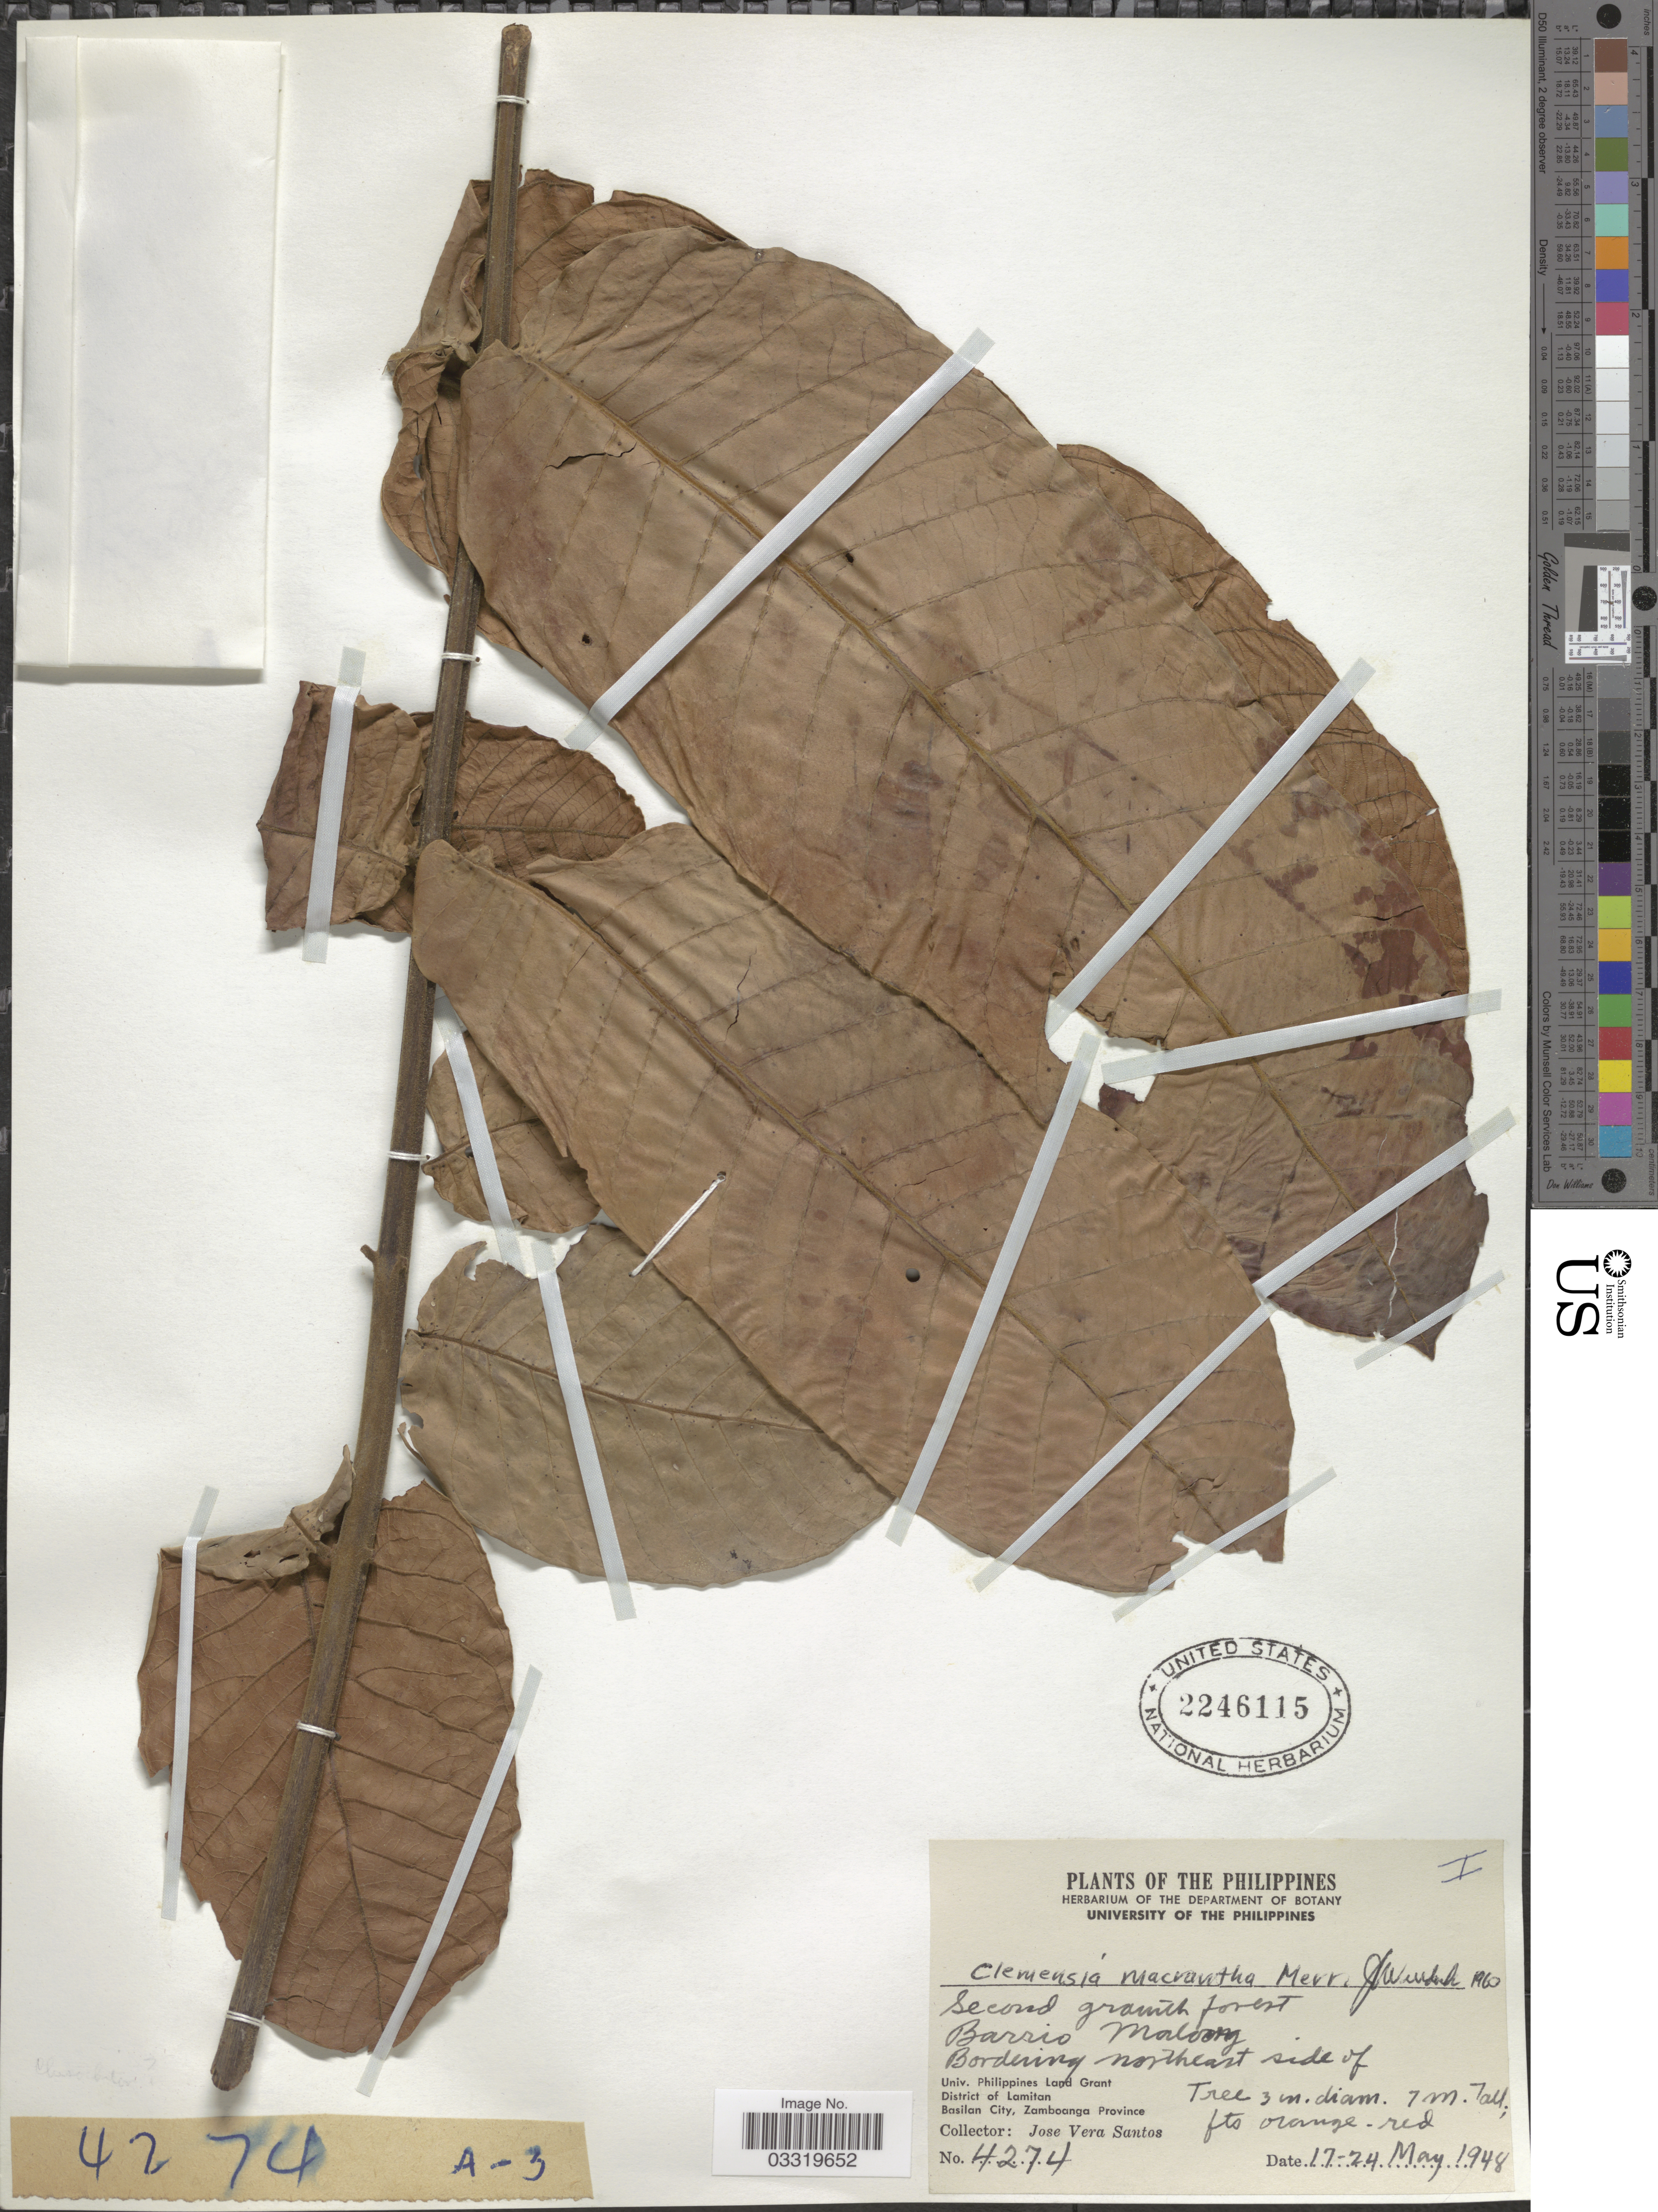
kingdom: Plantae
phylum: Tracheophyta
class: Magnoliopsida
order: Sapindales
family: Meliaceae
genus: Chisocheton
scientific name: Chisocheton macranthus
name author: (Merr.) Airy Shaw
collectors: J. V. Santos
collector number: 4274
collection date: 1948-05-17/1948-05-24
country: Philippines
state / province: Muslim Mindanao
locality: Barrio Maloong. Bordering northeast side of Univ. Philippines Land Grant. District of Lamitan. Basilan City, Zamboanga Province.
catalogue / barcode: US 2246115